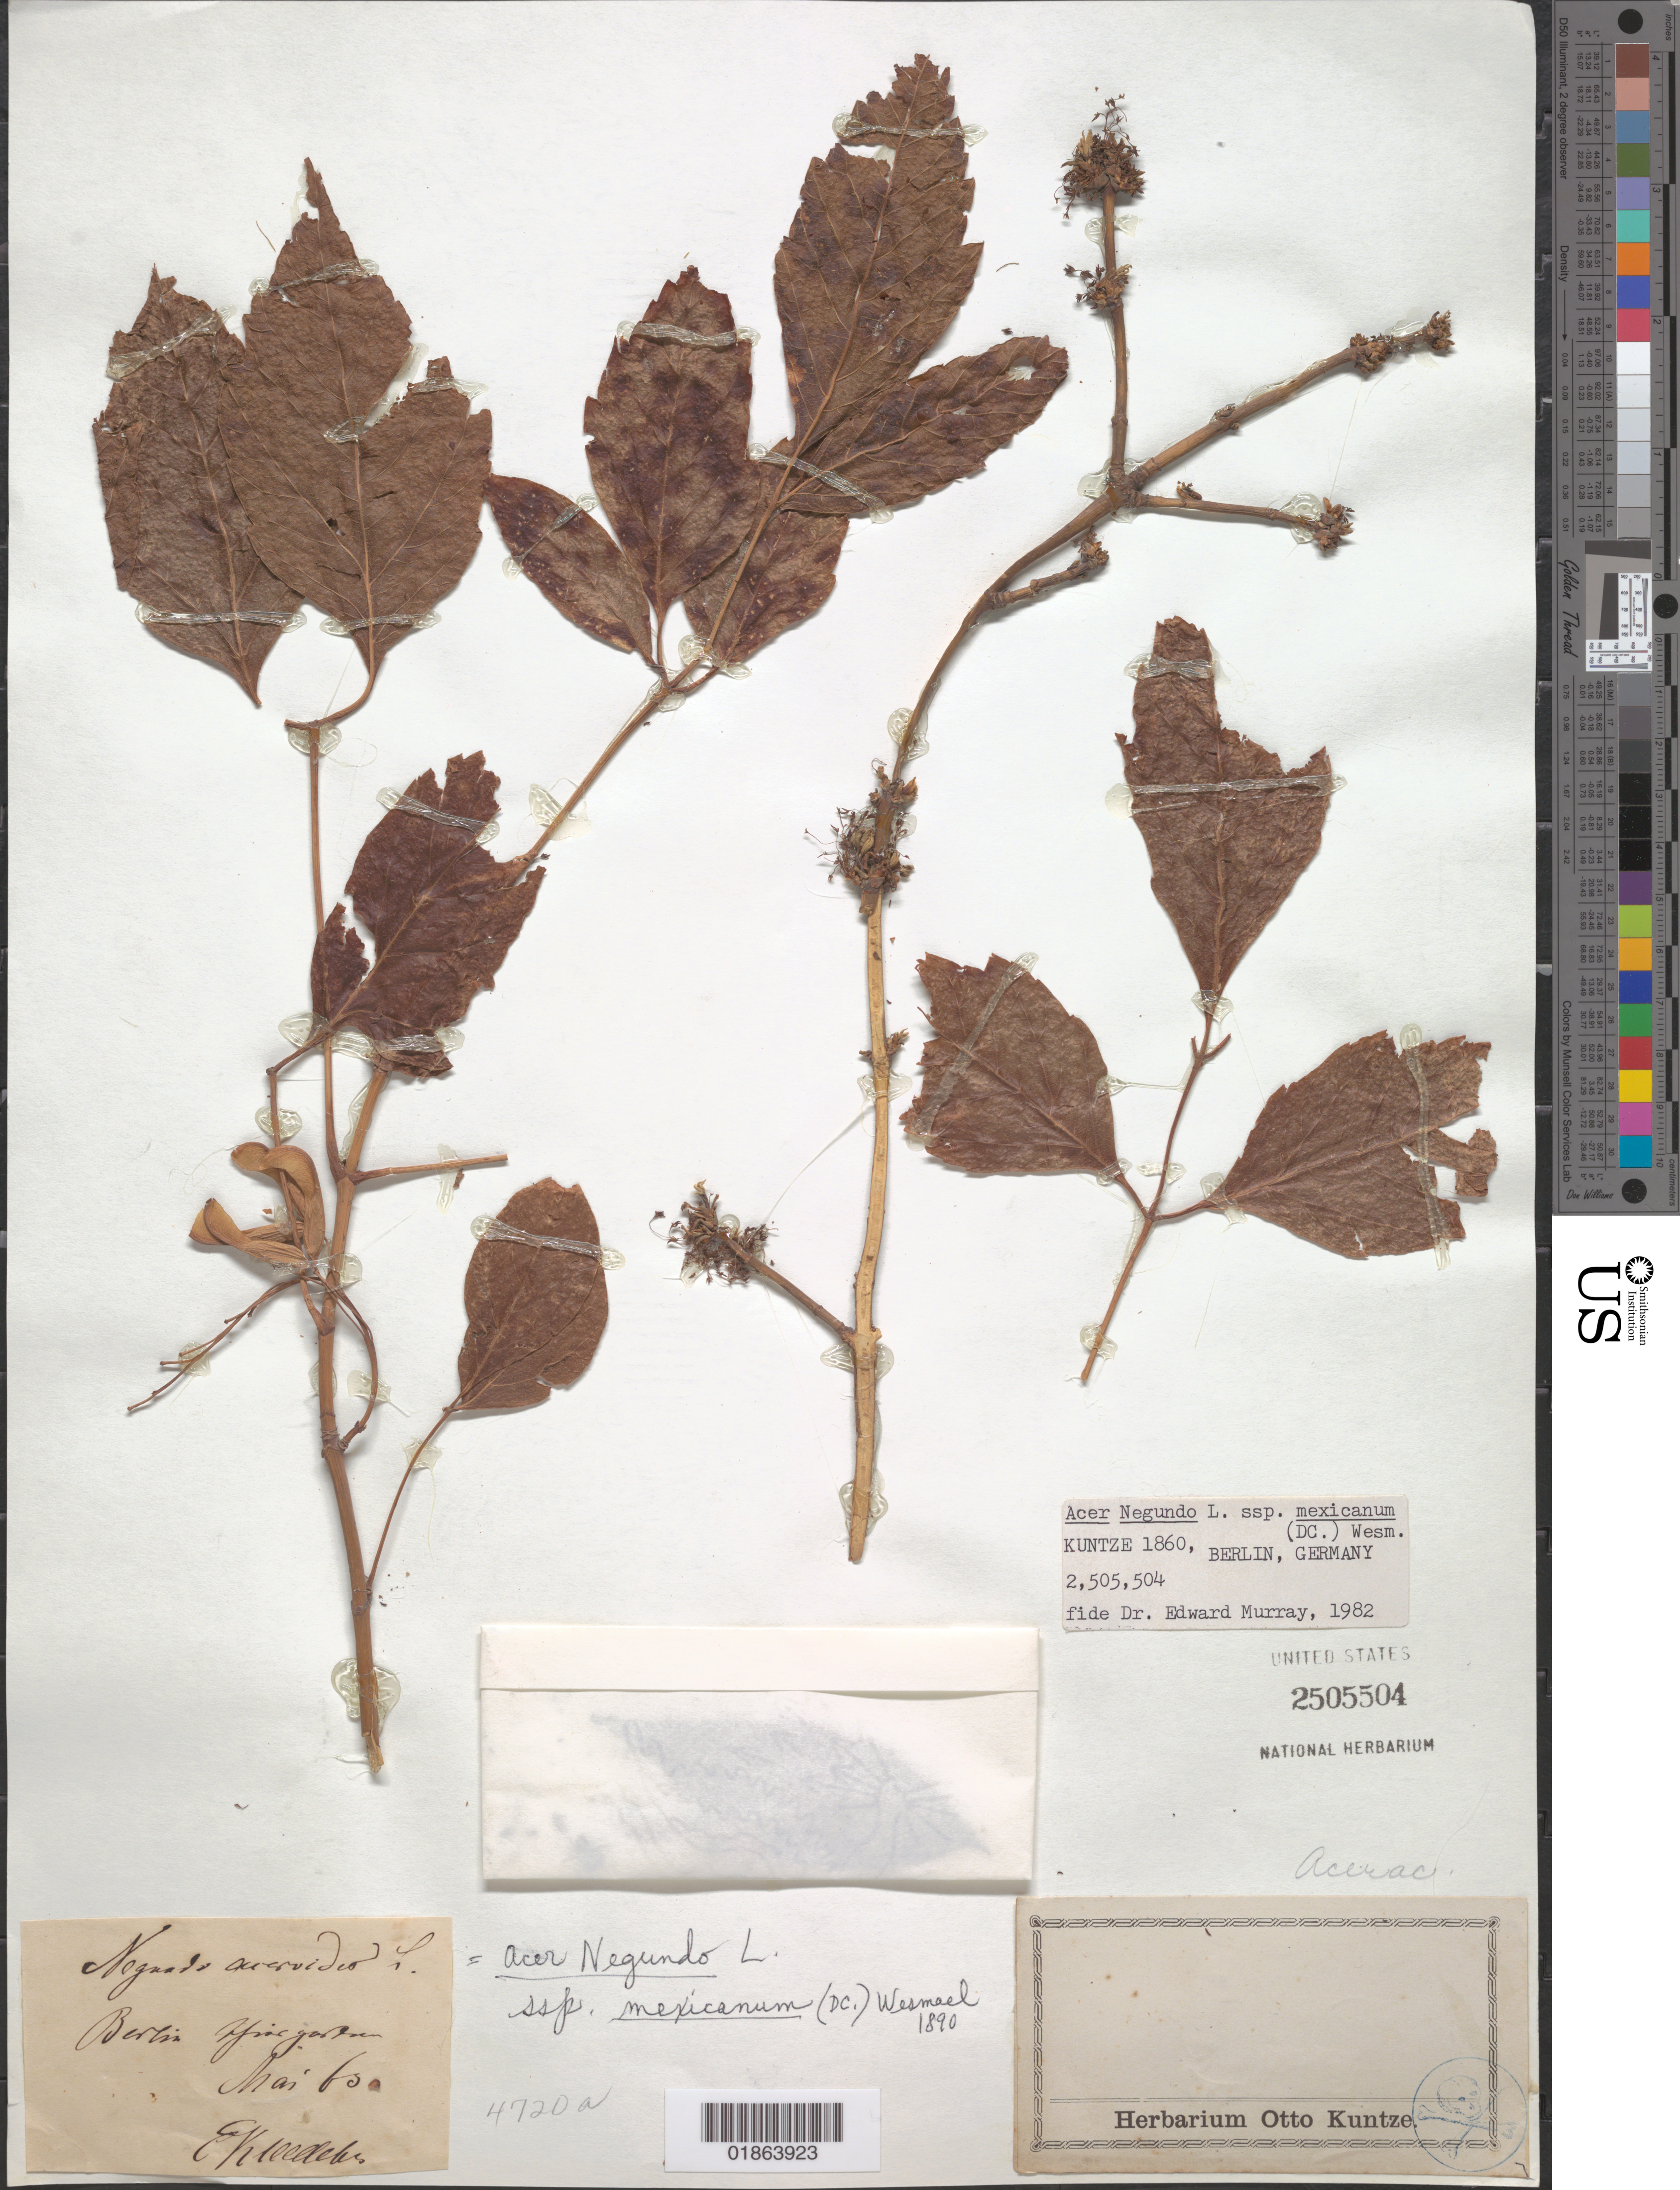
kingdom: Plantae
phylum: Tracheophyta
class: Magnoliopsida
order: Sapindales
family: Sapindaceae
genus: Acer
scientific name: Acer negundo subsp. mexicanum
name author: (DC.) Wesm.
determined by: Murray, Edward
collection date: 1860-05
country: Germany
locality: Berlin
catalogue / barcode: US 2505504